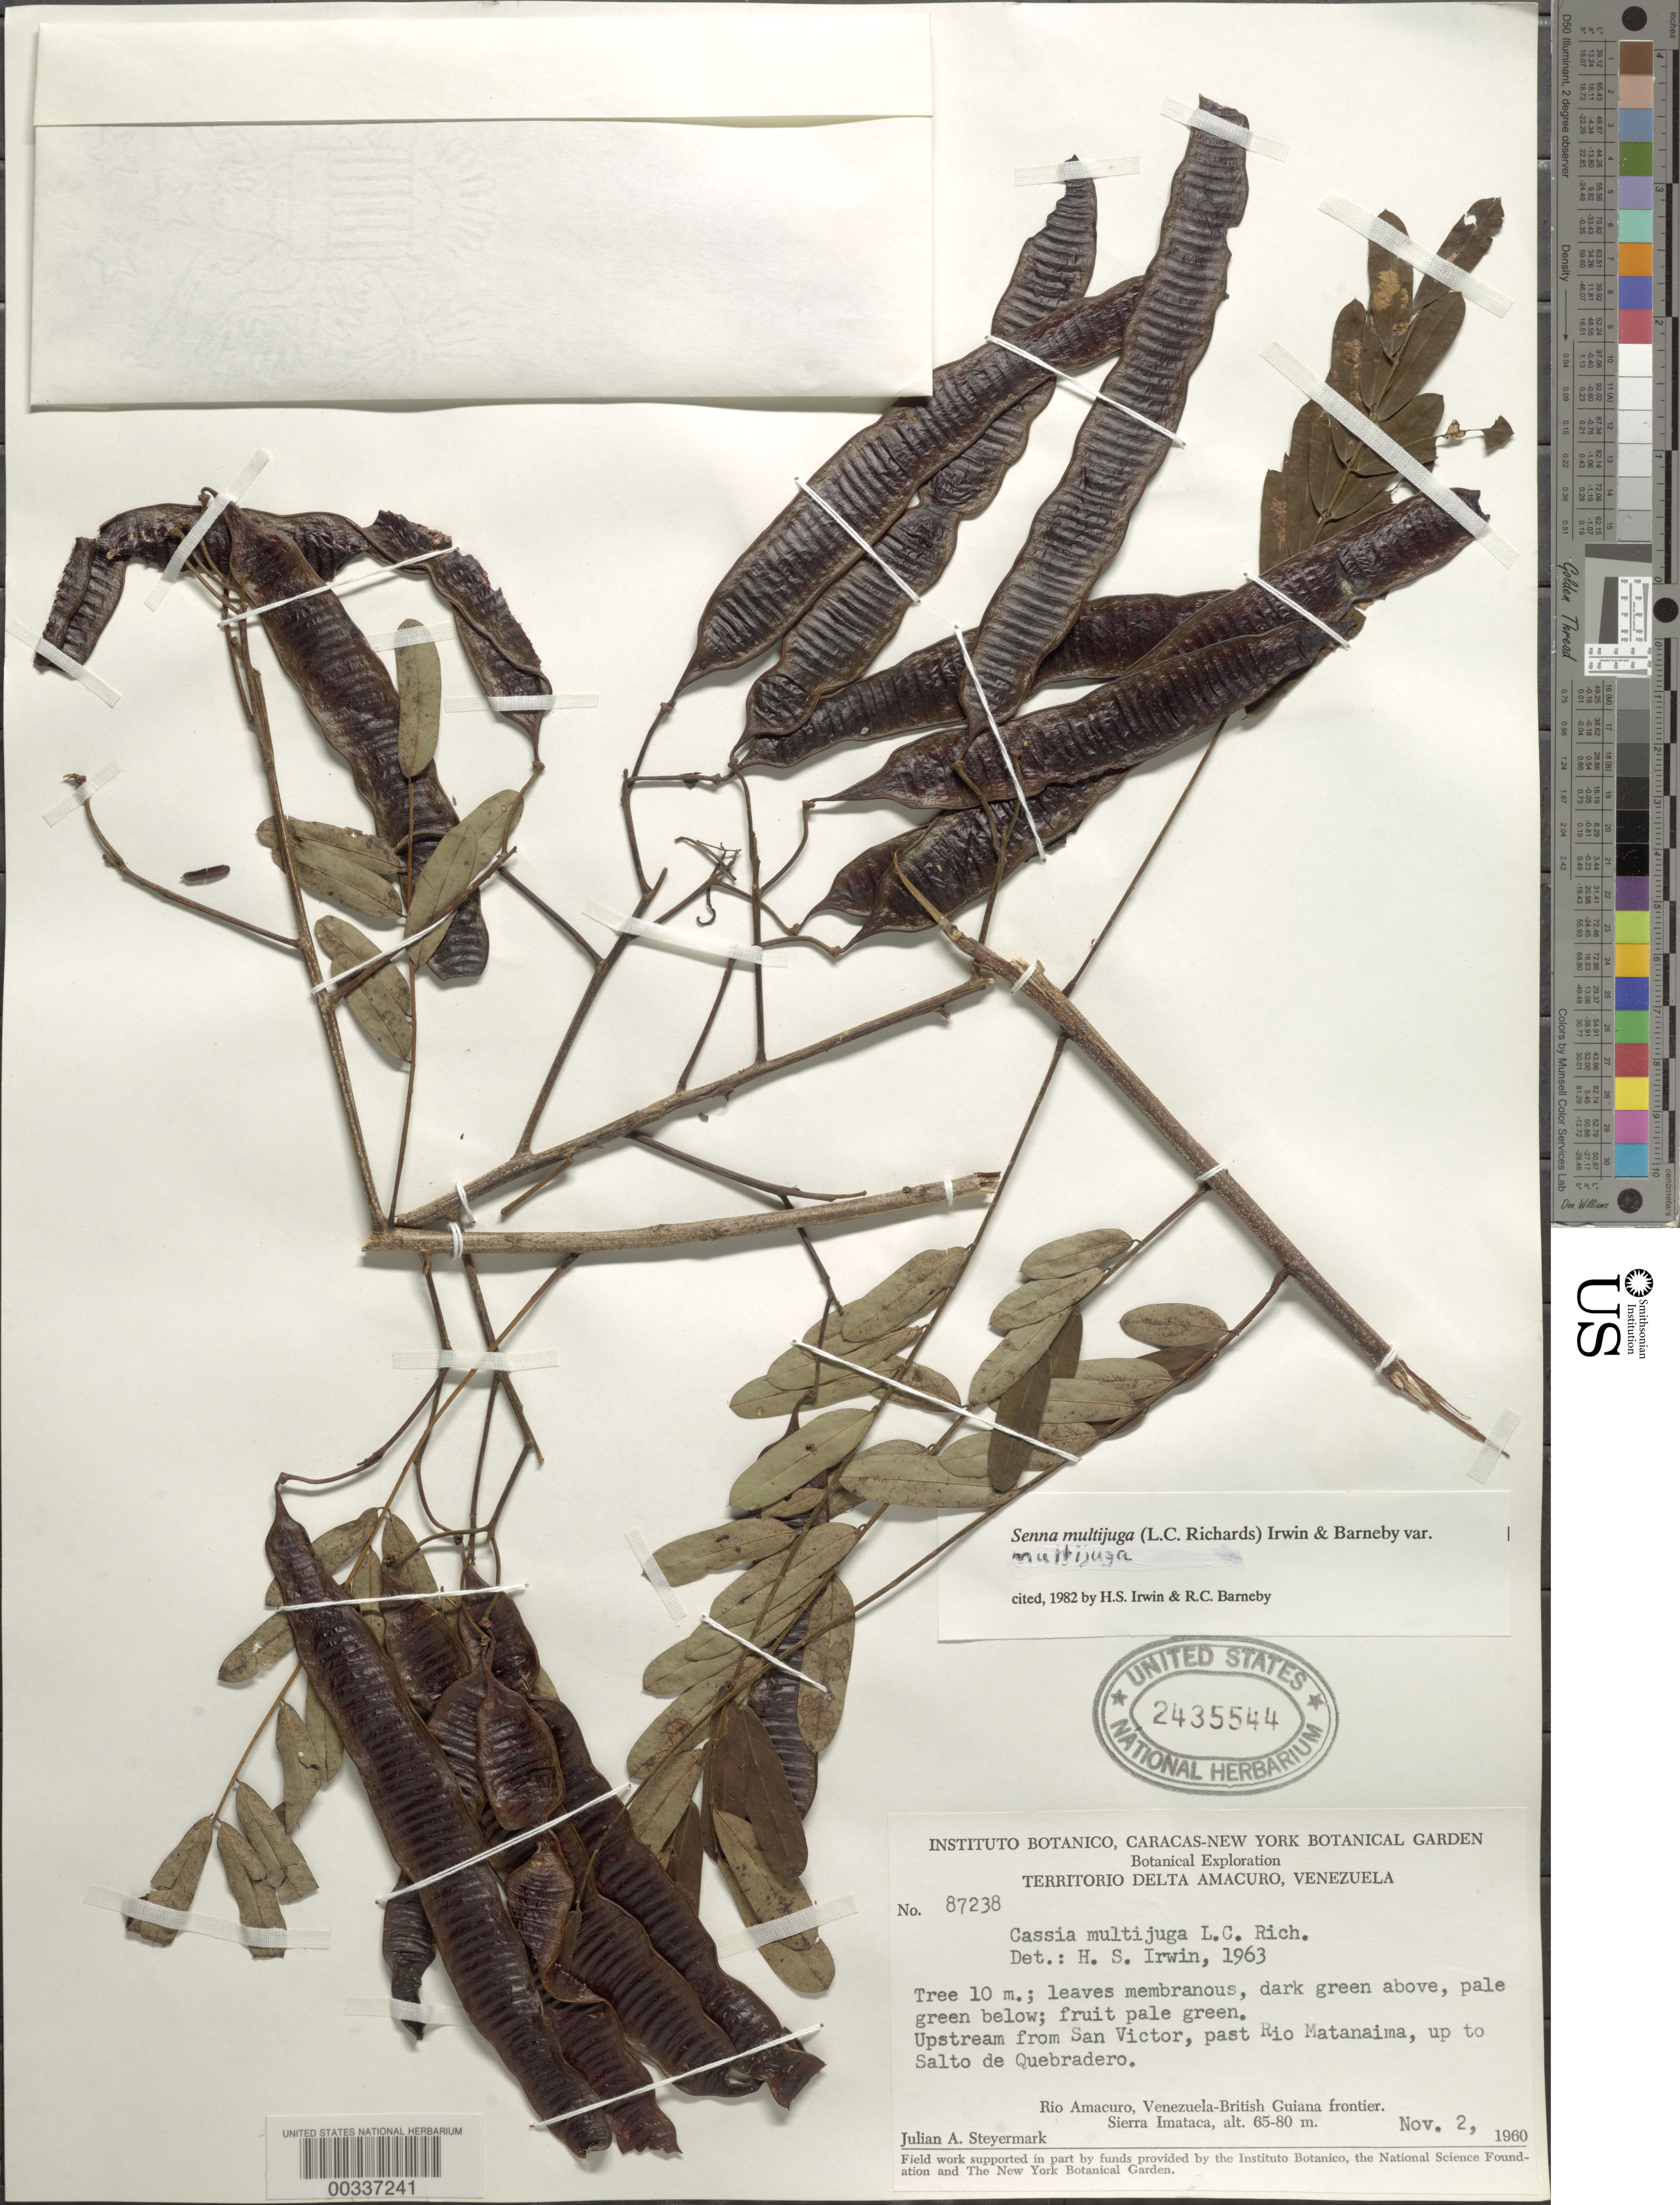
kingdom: Plantae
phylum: Tracheophyta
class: Magnoliopsida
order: Fabales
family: Fabaceae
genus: Senna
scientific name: Senna multijuga var. multijuga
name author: (Rich.) H.S. Irwin & Barneby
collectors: J. Steyermark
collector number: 87238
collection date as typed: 02 Nov 1960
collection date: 1960-11-02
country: Venezuela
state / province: Delta Amacuro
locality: Upstream from san victor, past rio matanaima, up to salto de quebradero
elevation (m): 65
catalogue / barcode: US 2435544